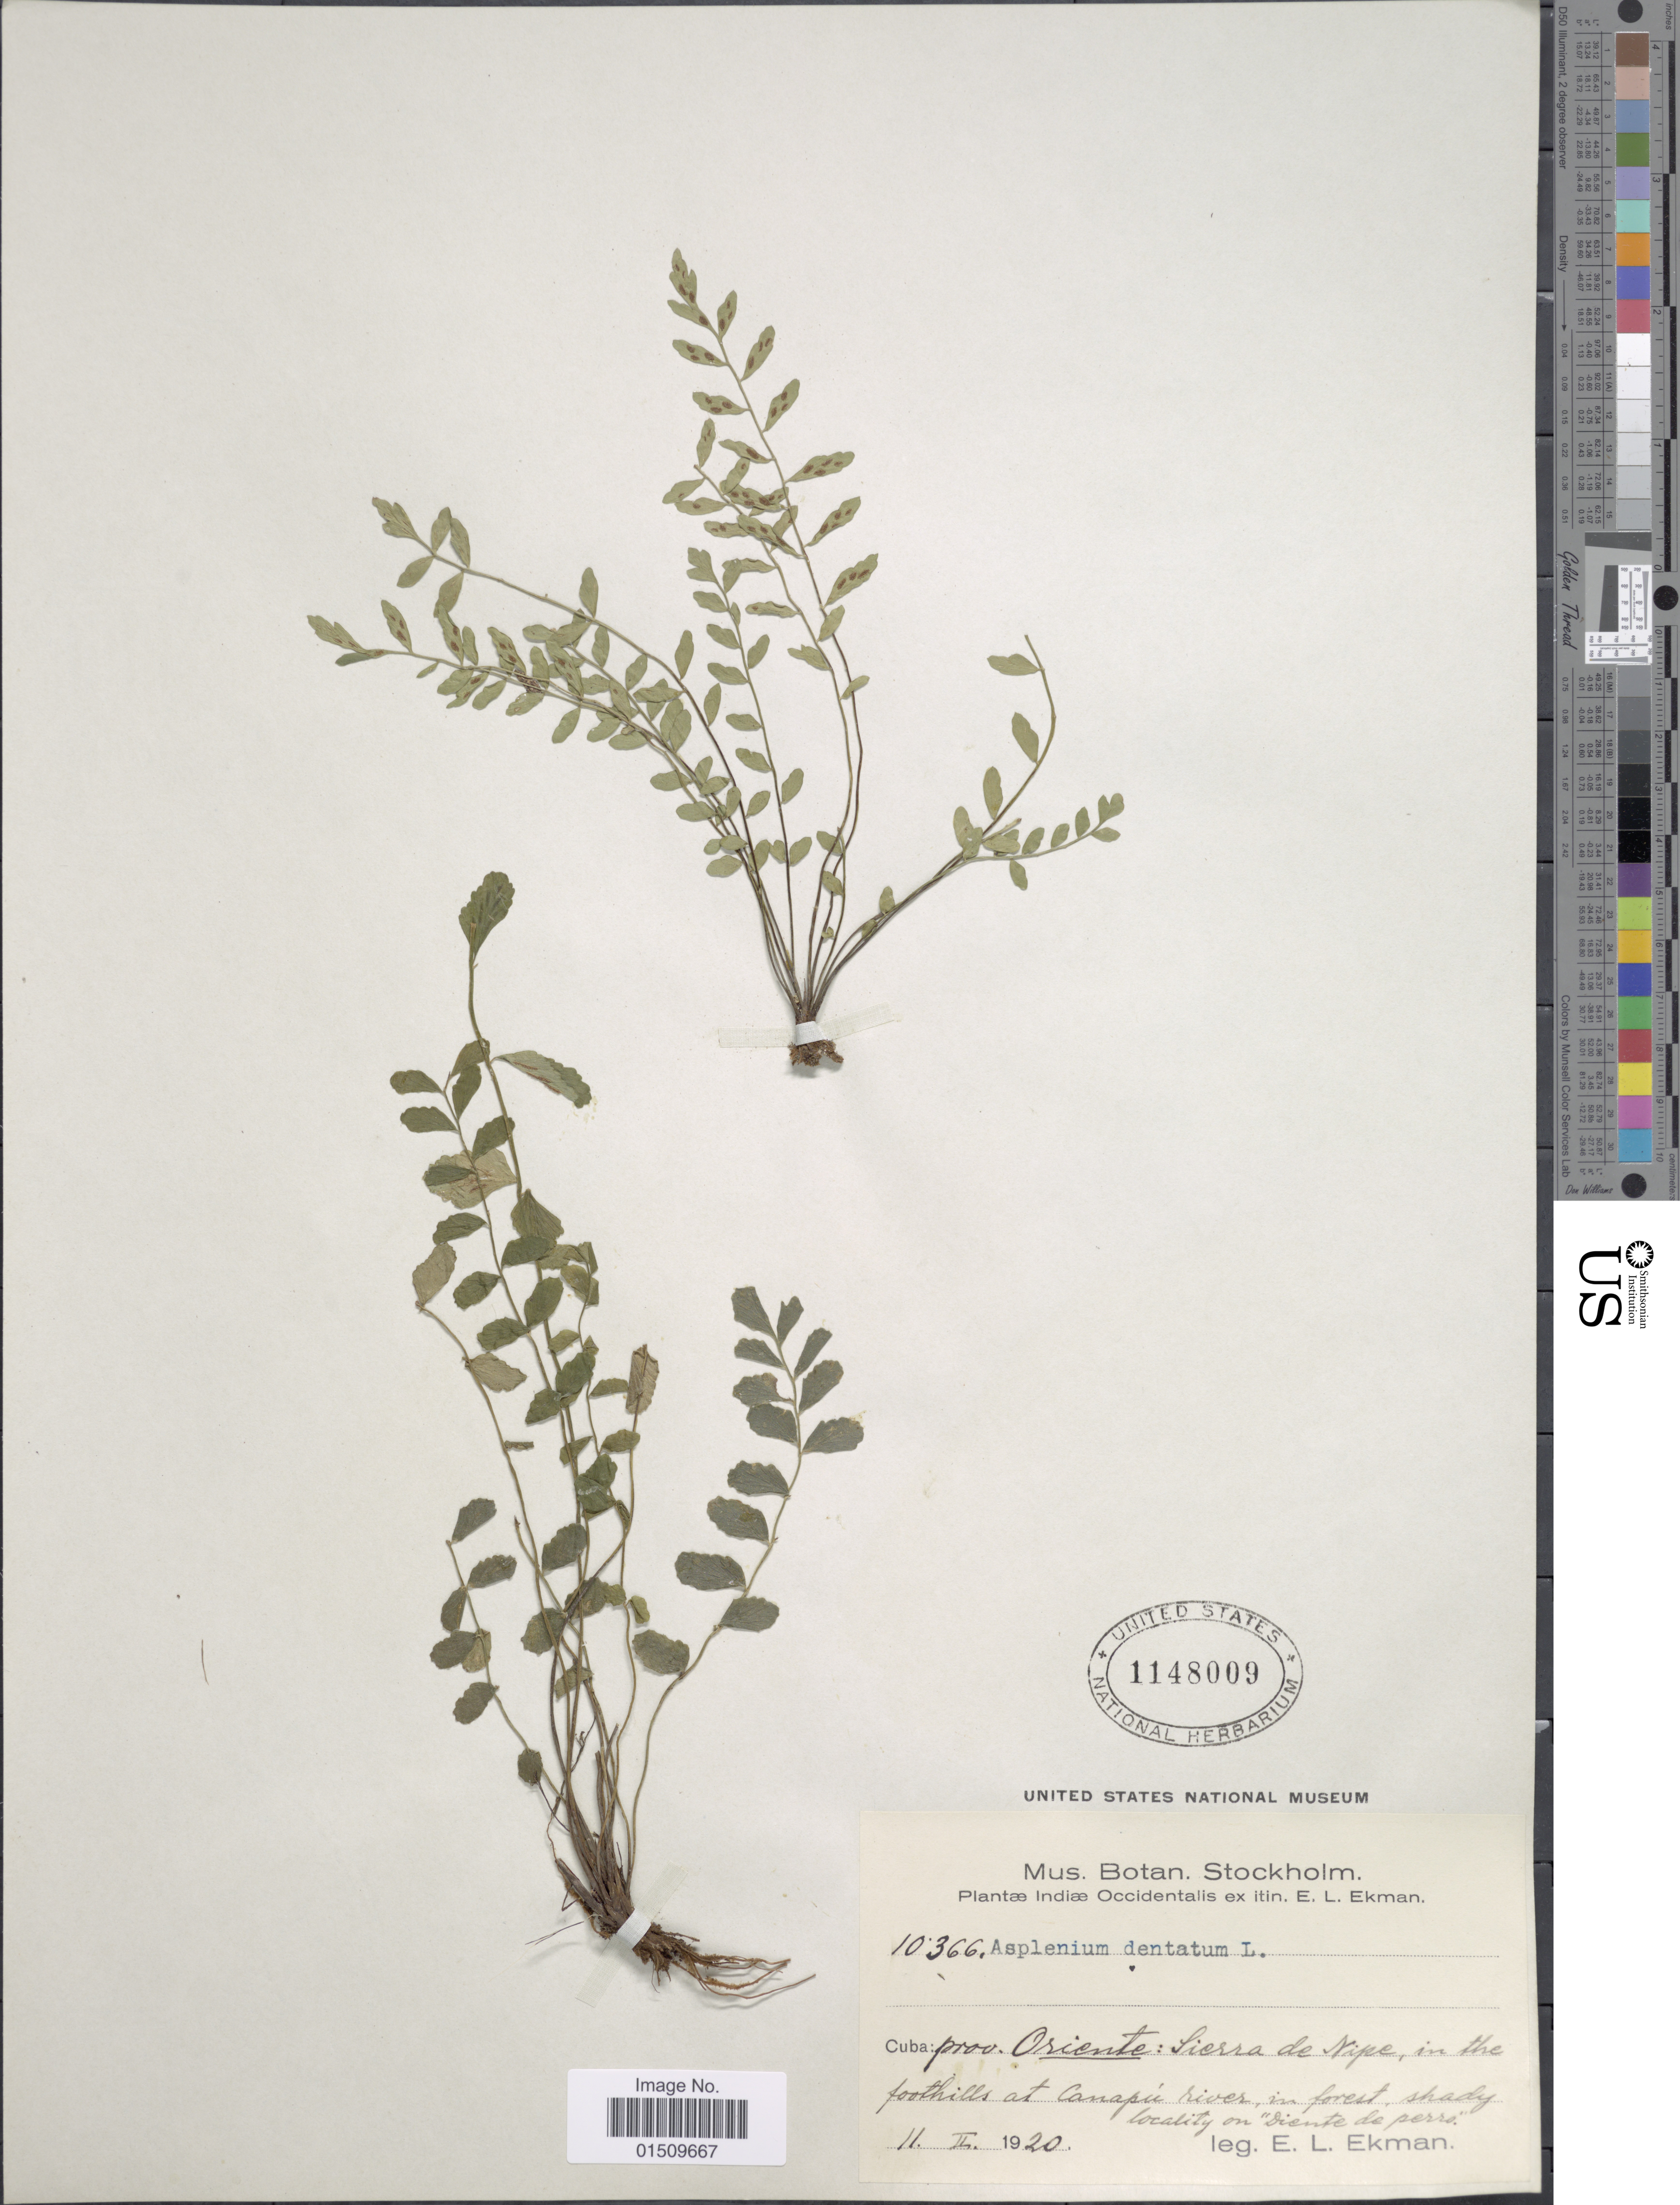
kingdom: Plantae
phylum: Tracheophyta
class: Polypodiopsida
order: Polypodiales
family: Aspleniaceae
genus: Asplenium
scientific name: Asplenium trichomanes-dentatum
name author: L.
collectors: E. L. Ekman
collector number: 10366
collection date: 1920-02-11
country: Cuba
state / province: Oriente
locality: Cuba, sierra de Nipe, in the foothills at Canapu river.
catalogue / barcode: US 1148009